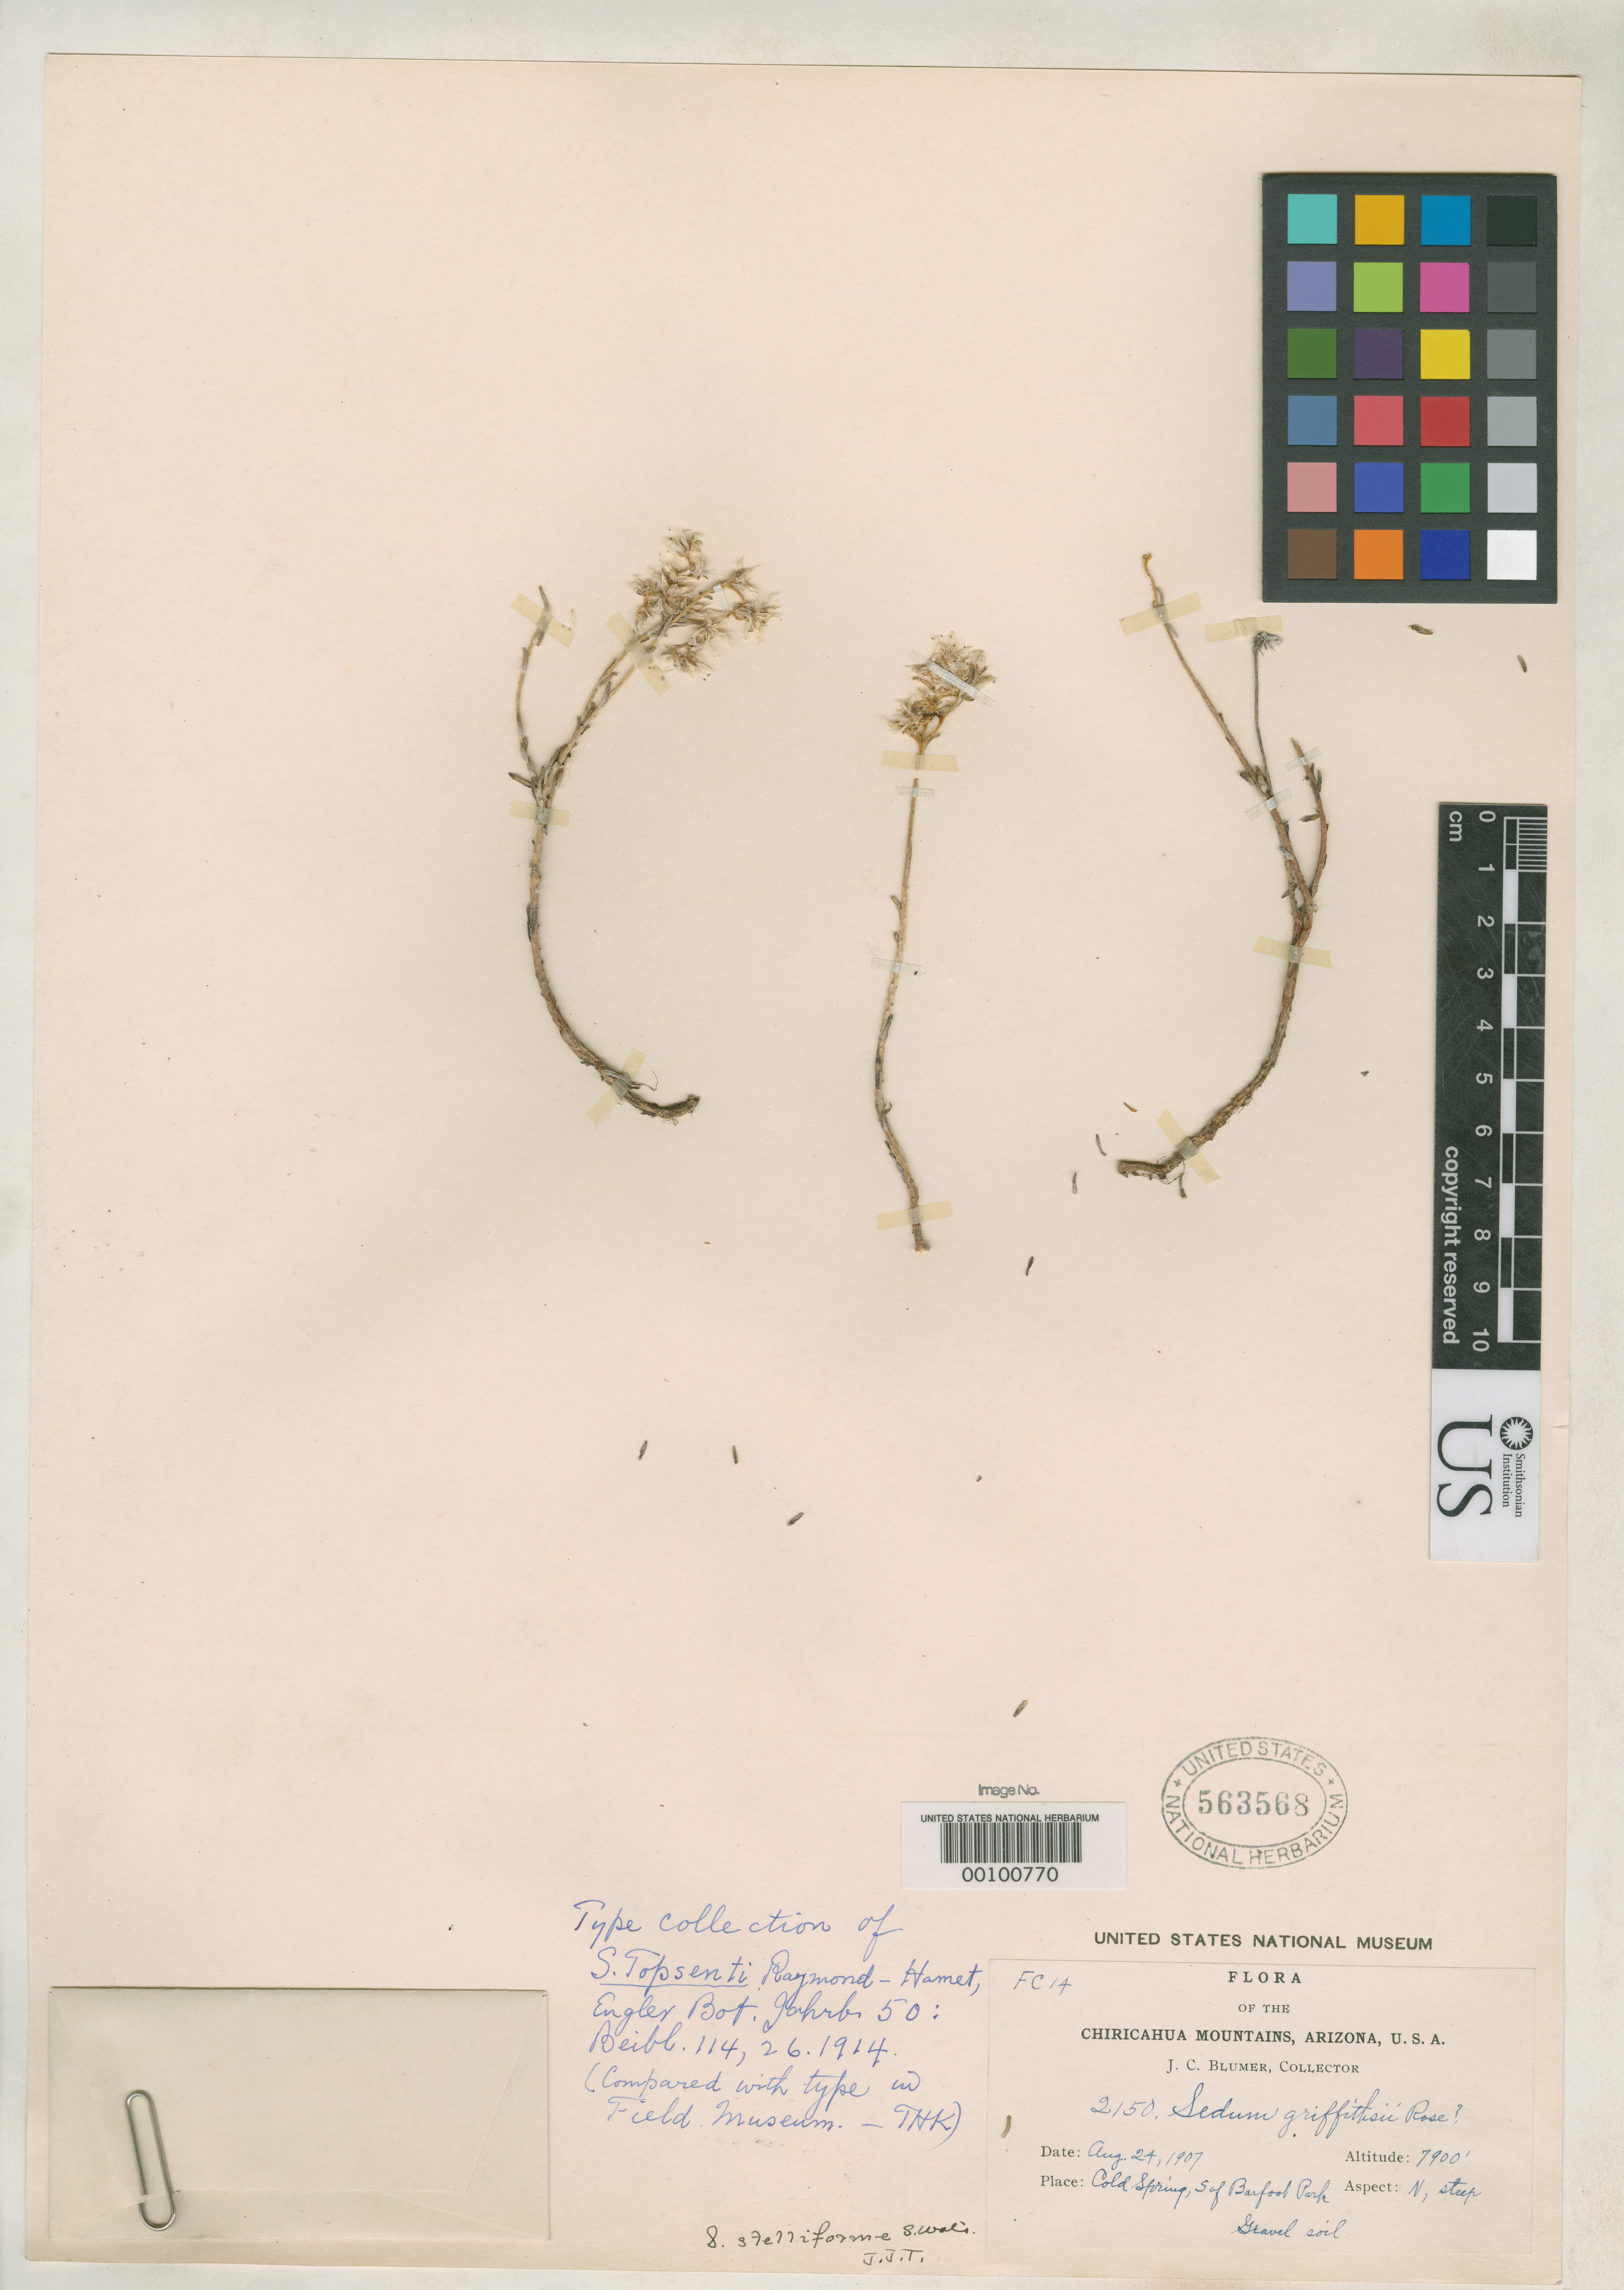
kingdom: Plantae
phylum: Tracheophyta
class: Magnoliopsida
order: Saxifragales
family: Crassulaceae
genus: Sedum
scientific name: Sedum topsenti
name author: Raym.-Hamet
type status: Isotype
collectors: J. C. Blumer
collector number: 2150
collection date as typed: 24 Aug 1907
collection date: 1907-08-24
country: United States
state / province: Arizona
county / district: Cochise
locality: Chiricahua Mts., Cold Spring, south of Barfoot Park.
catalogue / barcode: US 563568